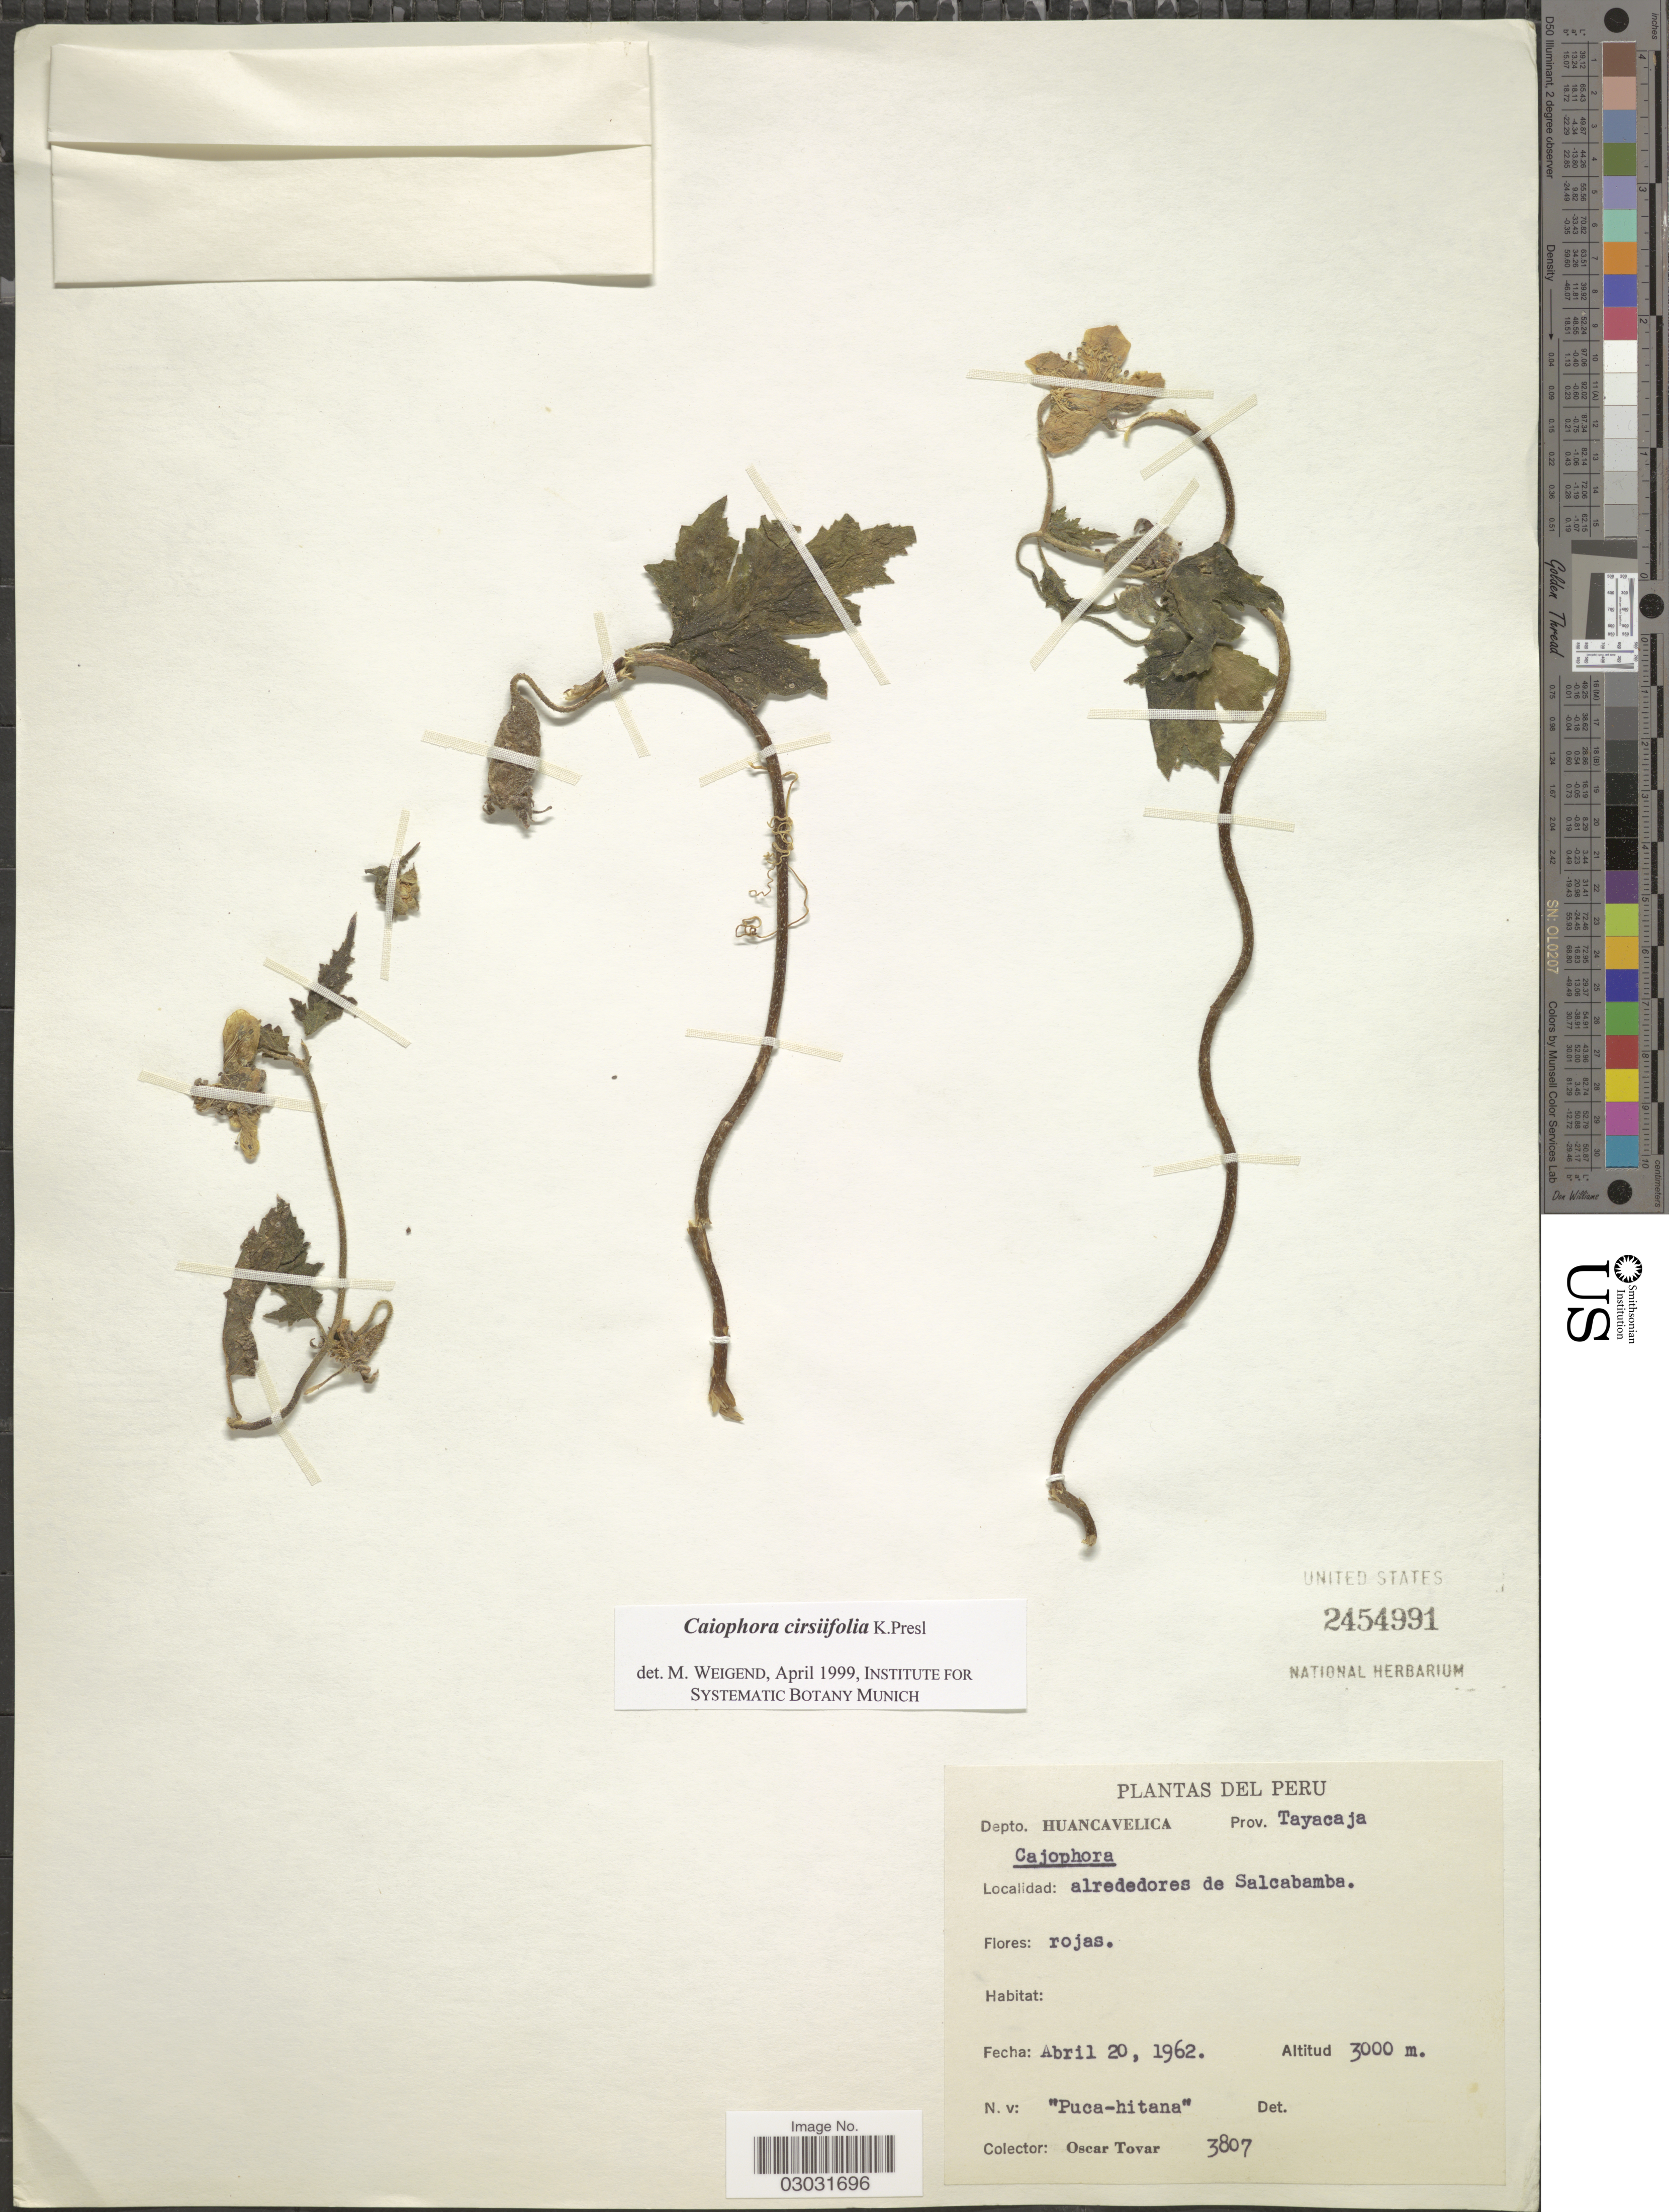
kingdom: Plantae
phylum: Tracheophyta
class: Magnoliopsida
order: Cornales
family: Loasaceae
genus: Caiophora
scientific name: Caiophora cirsiifolia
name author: C. Presl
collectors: Ó. Tovar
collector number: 3807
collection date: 1962-04-20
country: Peru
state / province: Huancavelica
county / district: Tayacaja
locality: Depto. Huancavelica, Prov. Tayacaja, alrededores de Salcabamba.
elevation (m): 3000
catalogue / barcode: US 2454991